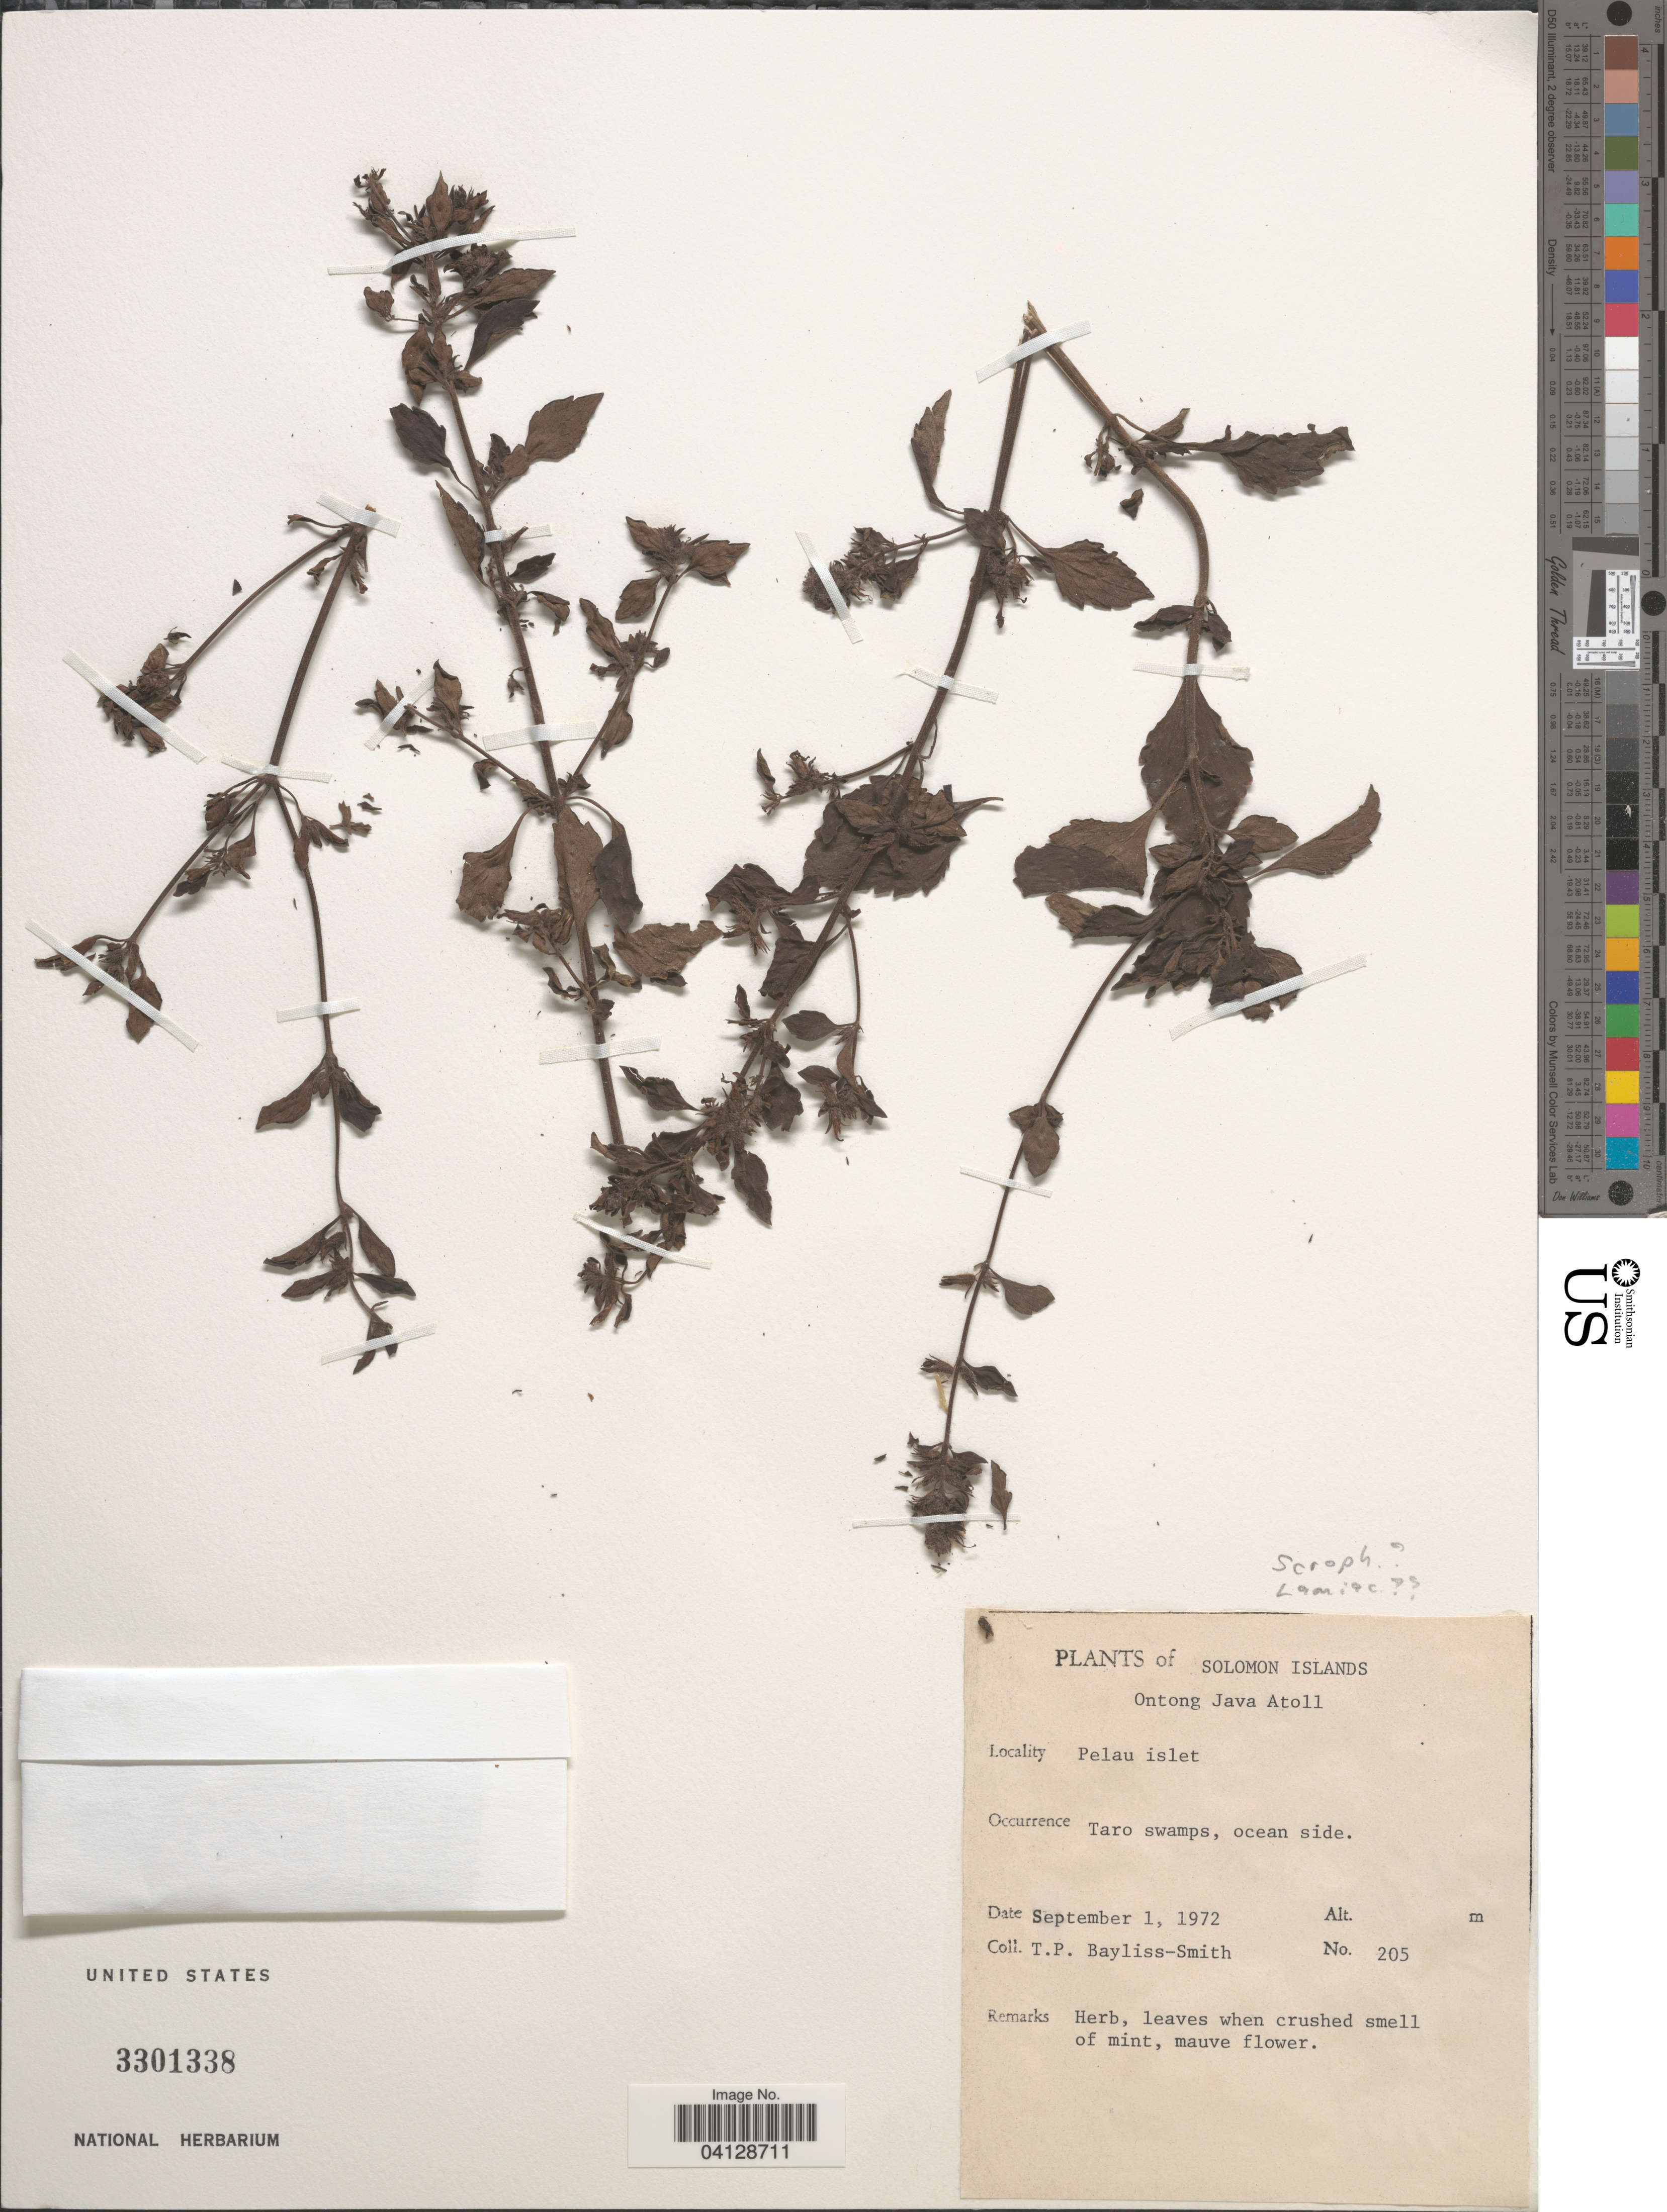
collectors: T. P. Bayliss-Smith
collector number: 205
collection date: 1972-09-01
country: Solomon Islands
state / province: Solomon Island Outliers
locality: Ontong Java Atoll. Pelau islet.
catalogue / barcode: US 3301338